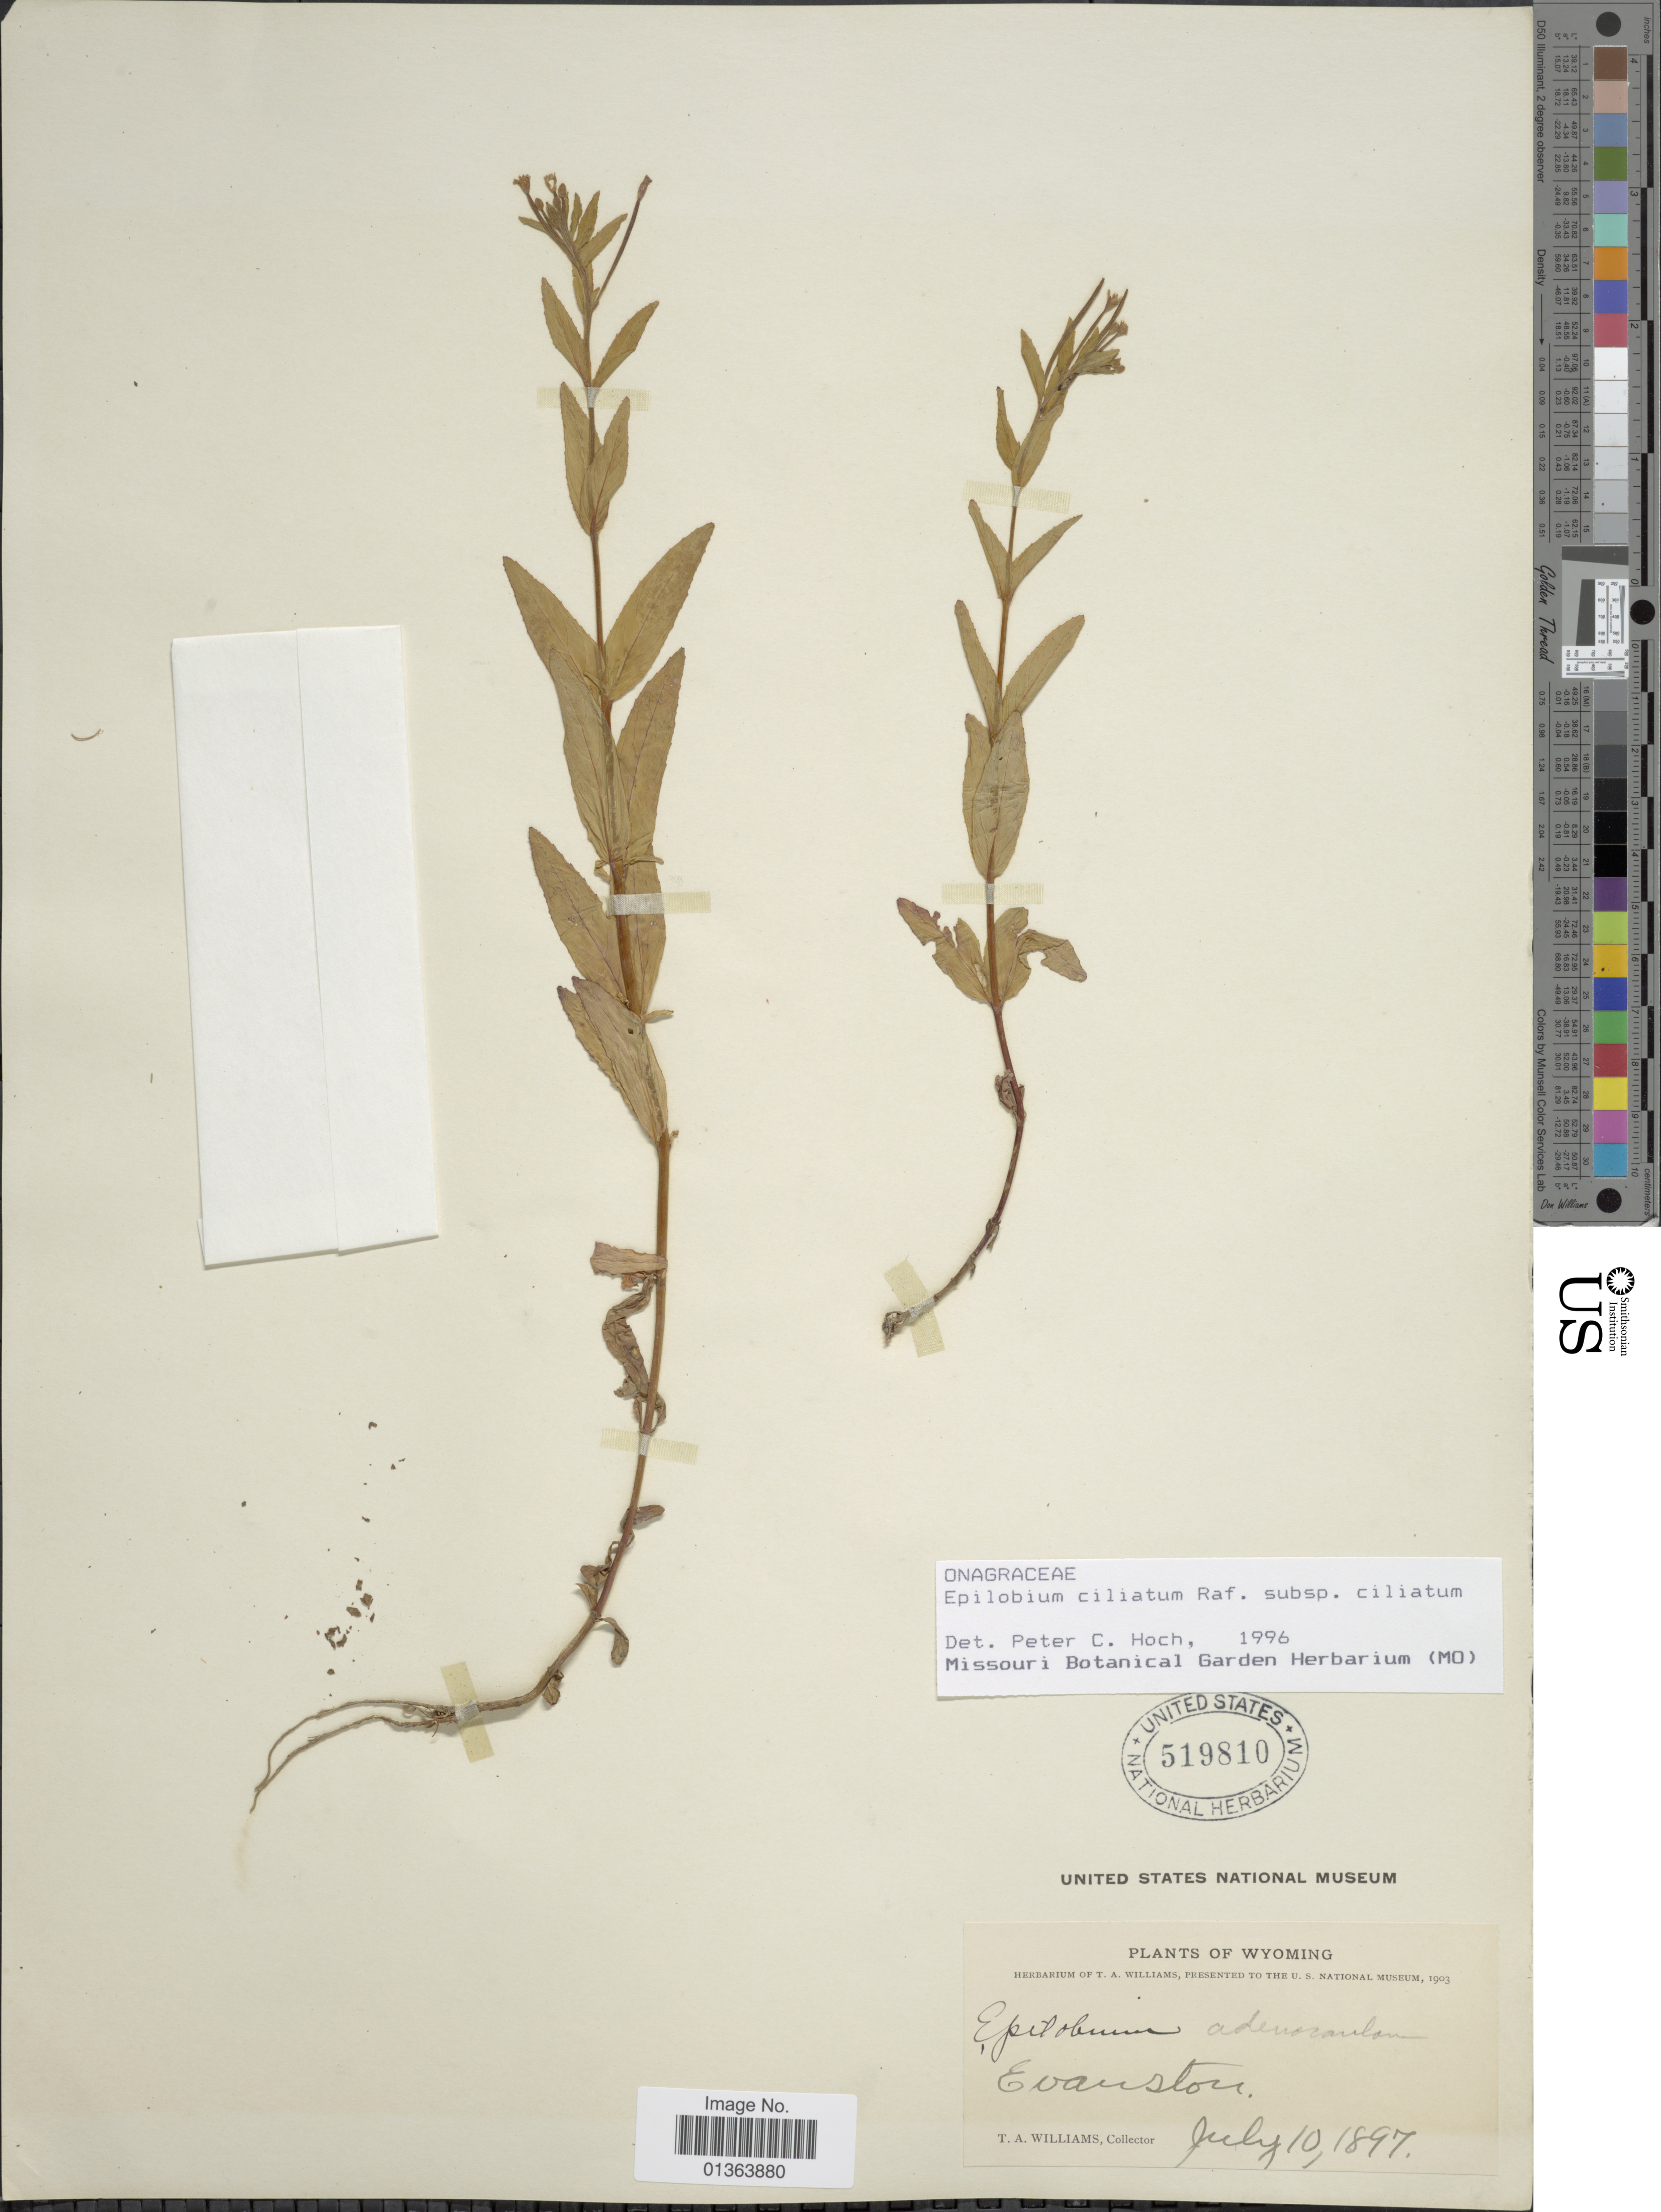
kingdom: Plantae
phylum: Tracheophyta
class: Magnoliopsida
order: Myrtales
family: Onagraceae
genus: Epilobium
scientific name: Epilobium ciliatum subsp. ciliatum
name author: Raf.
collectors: T. A. Williams (herbarium)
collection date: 1897-07-10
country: United States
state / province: Wyoming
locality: Evanston.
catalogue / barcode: US 519810